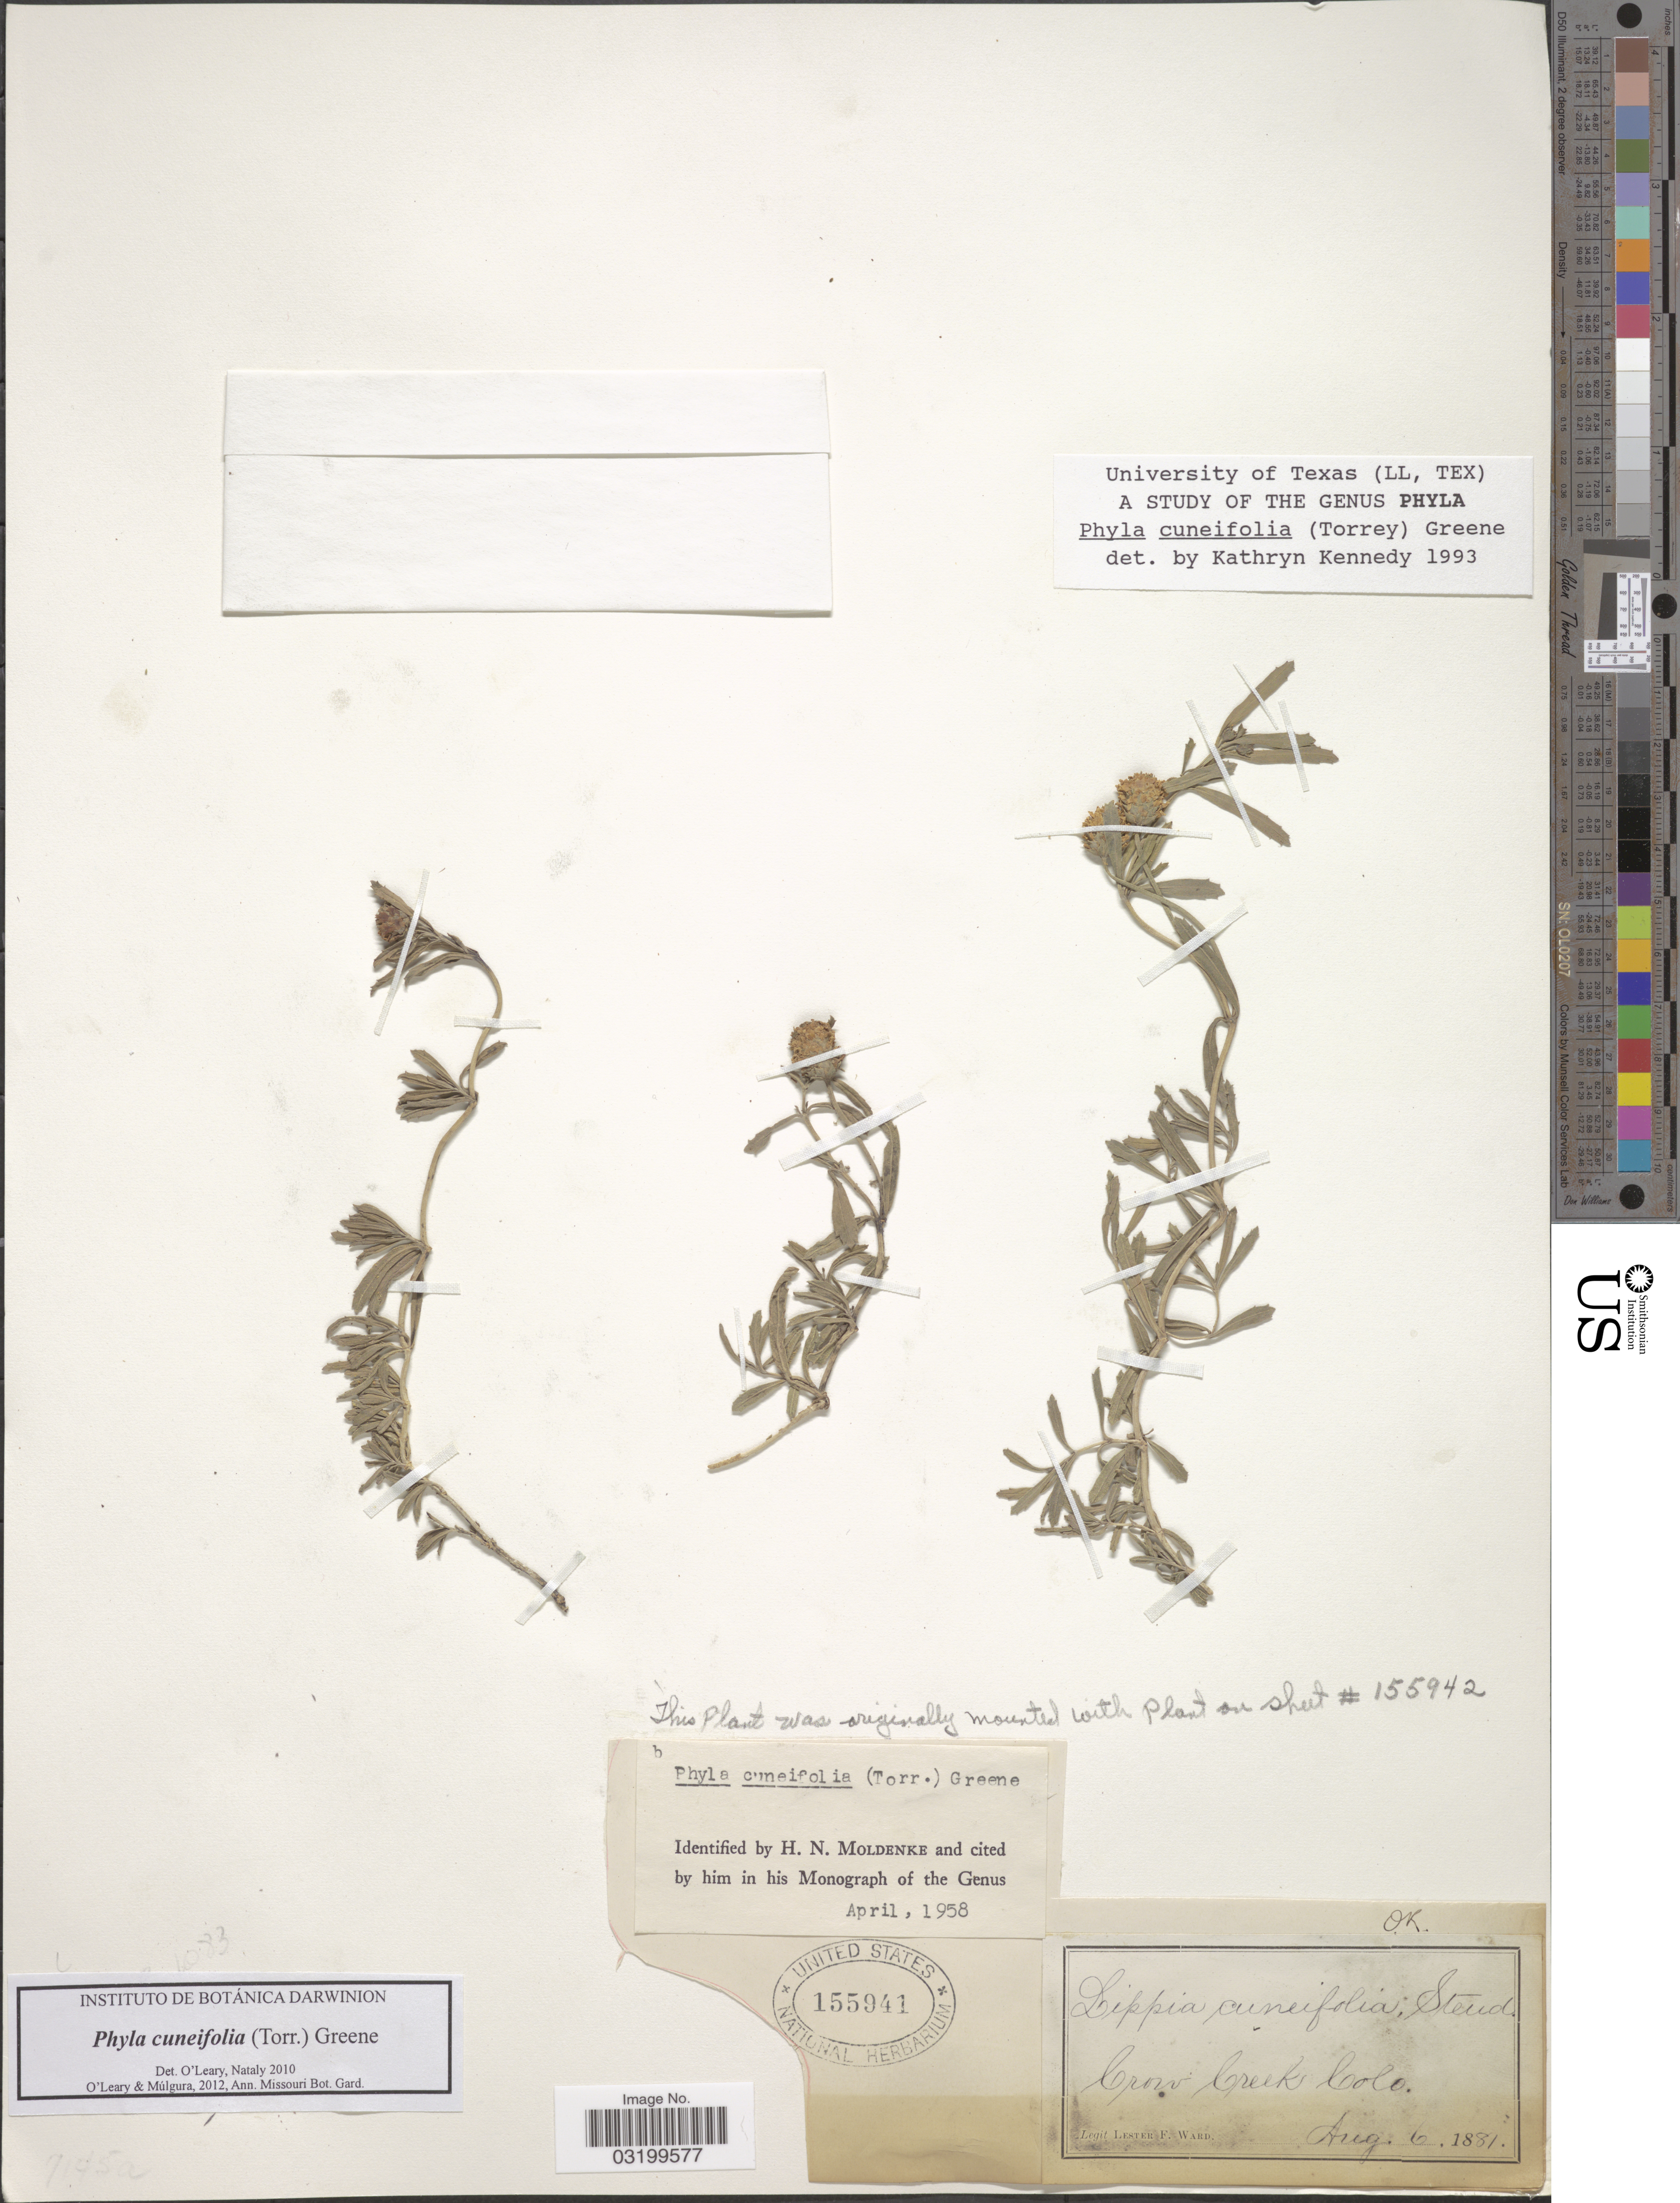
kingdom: Plantae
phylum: Tracheophyta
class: Magnoliopsida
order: Lamiales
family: Verbenaceae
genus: Phyla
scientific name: Phyla cuneifolia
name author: (Torr.) Greene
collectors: L. F. Ward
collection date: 1881-08-06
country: United States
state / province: Colorado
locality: Crow Creek.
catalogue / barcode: US 155941